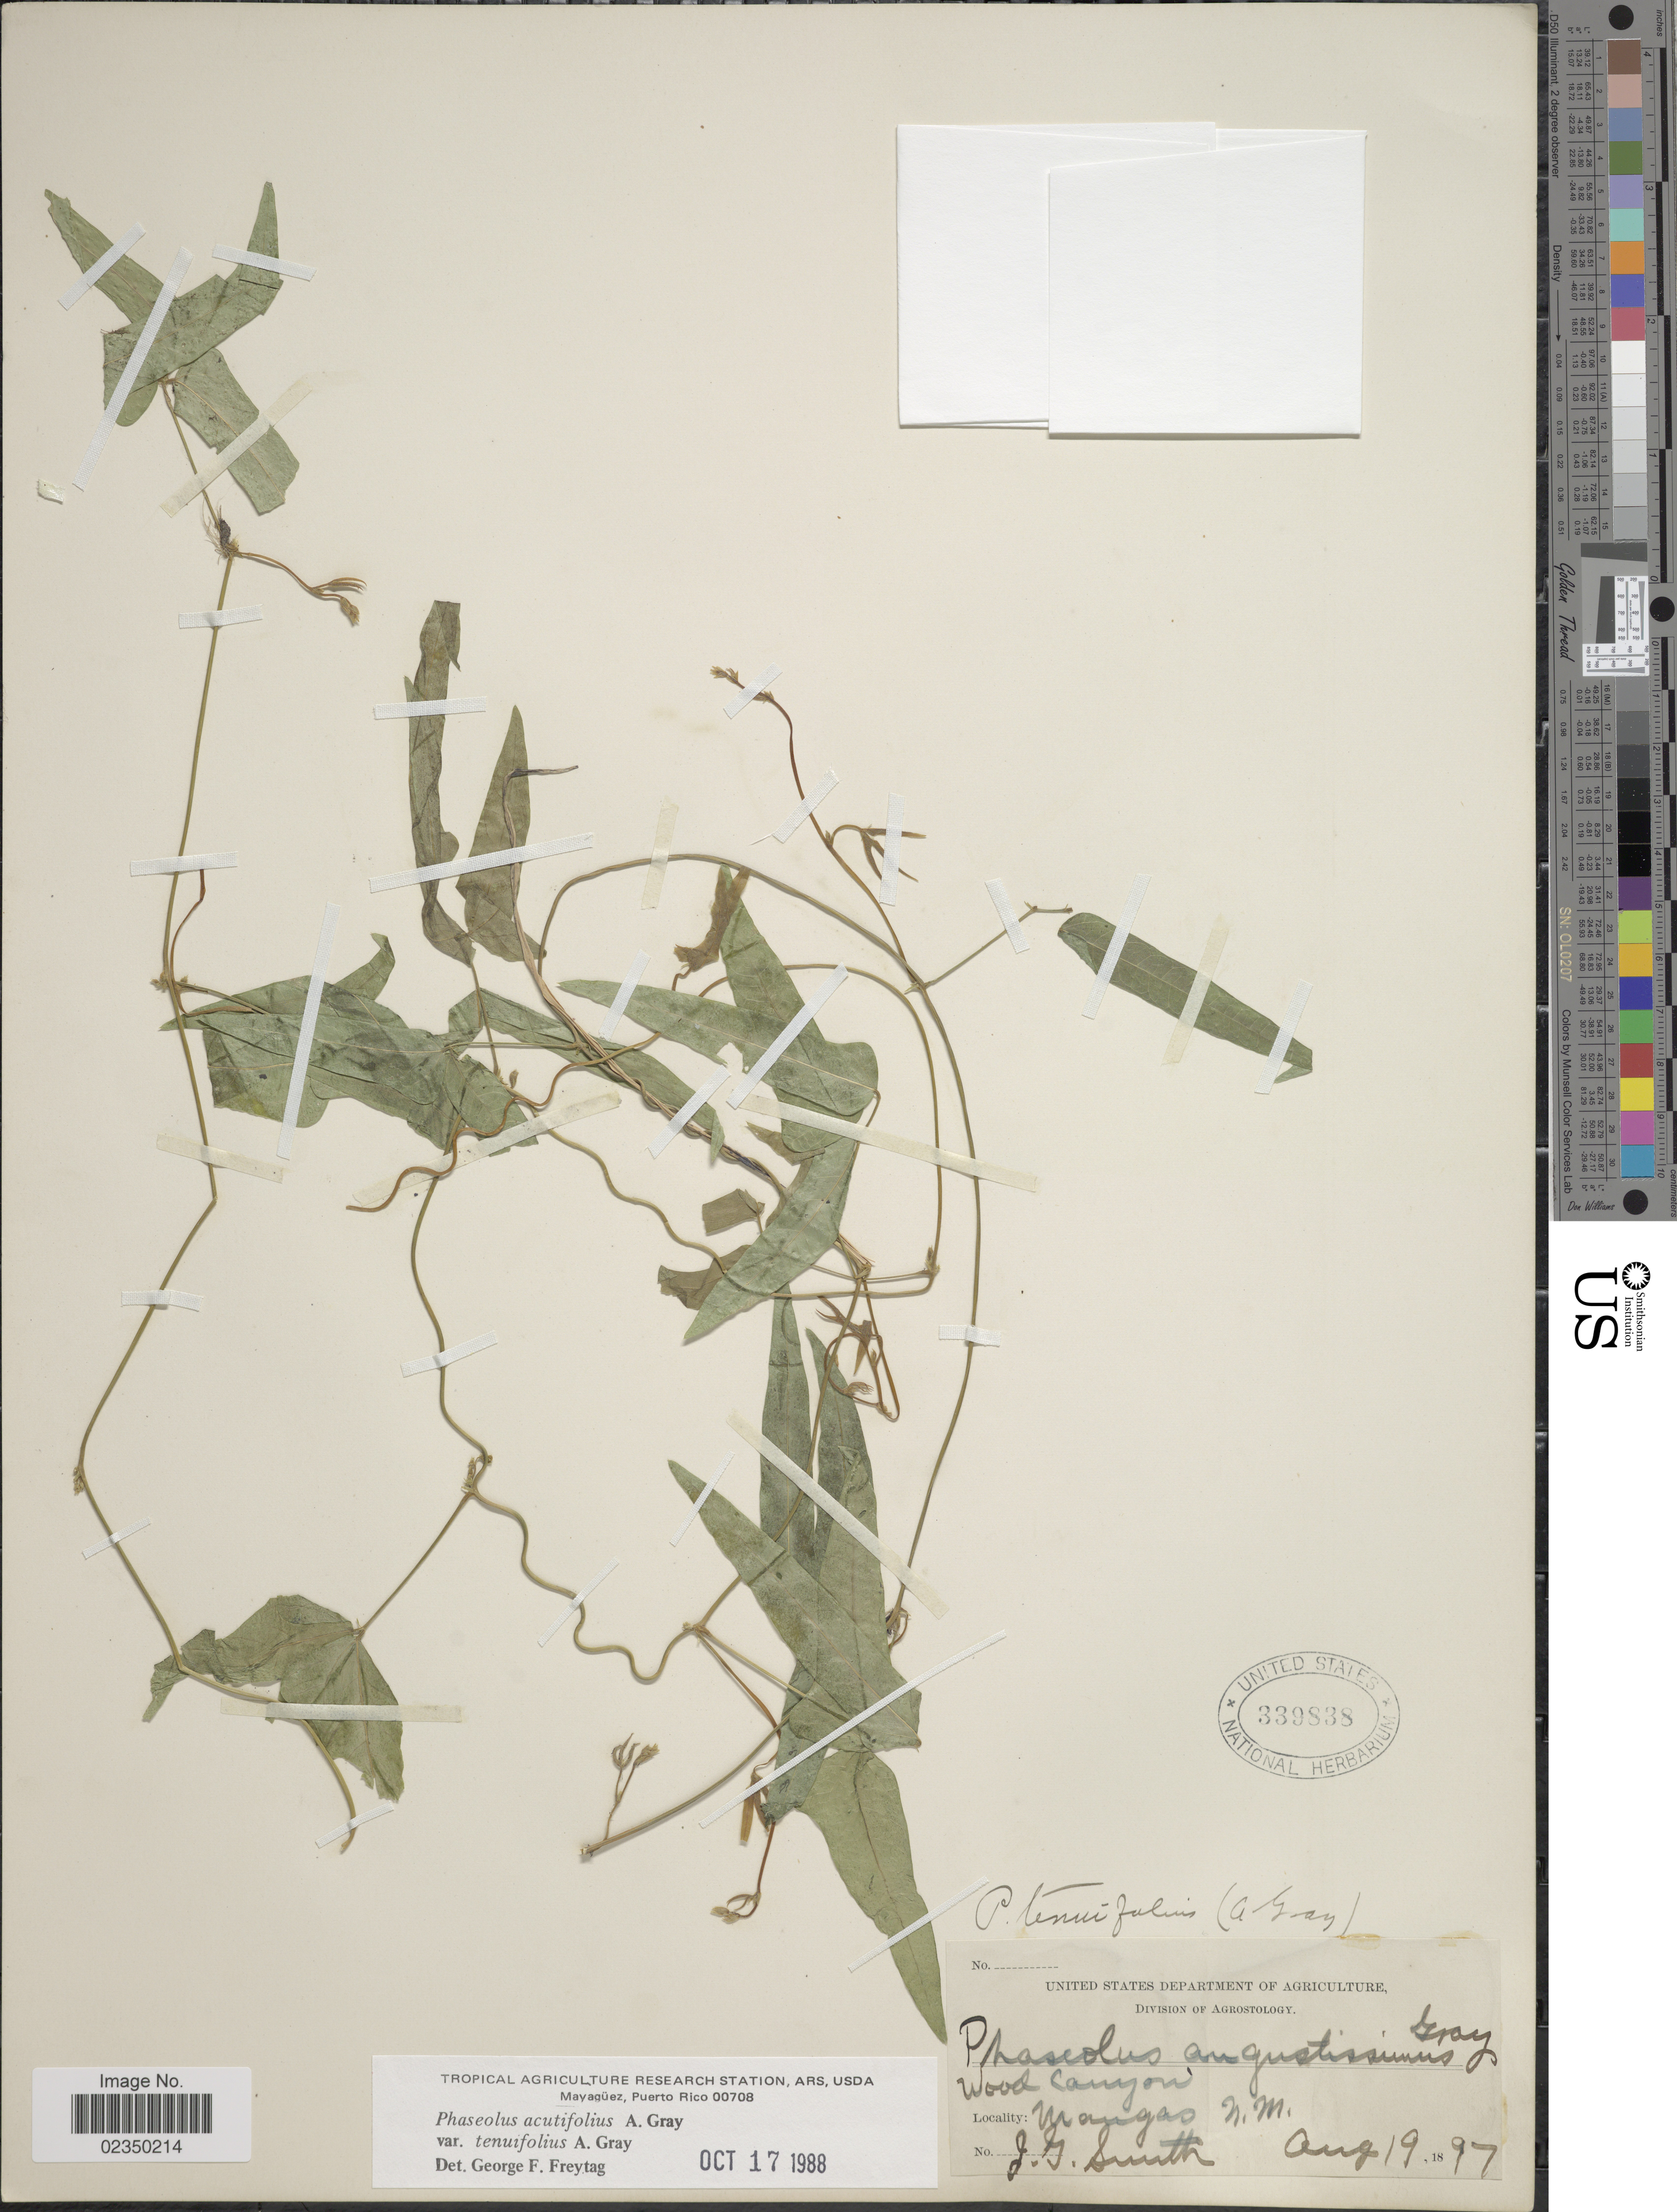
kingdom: Plantae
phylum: Tracheophyta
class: Magnoliopsida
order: Fabales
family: Fabaceae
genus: Phaseolus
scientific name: Phaseolus acutifolius var. tenuifolius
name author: A. Gray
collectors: J. G. Smith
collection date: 1897-08-19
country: United States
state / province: New Mexico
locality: Mangas N.M.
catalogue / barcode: US 339838